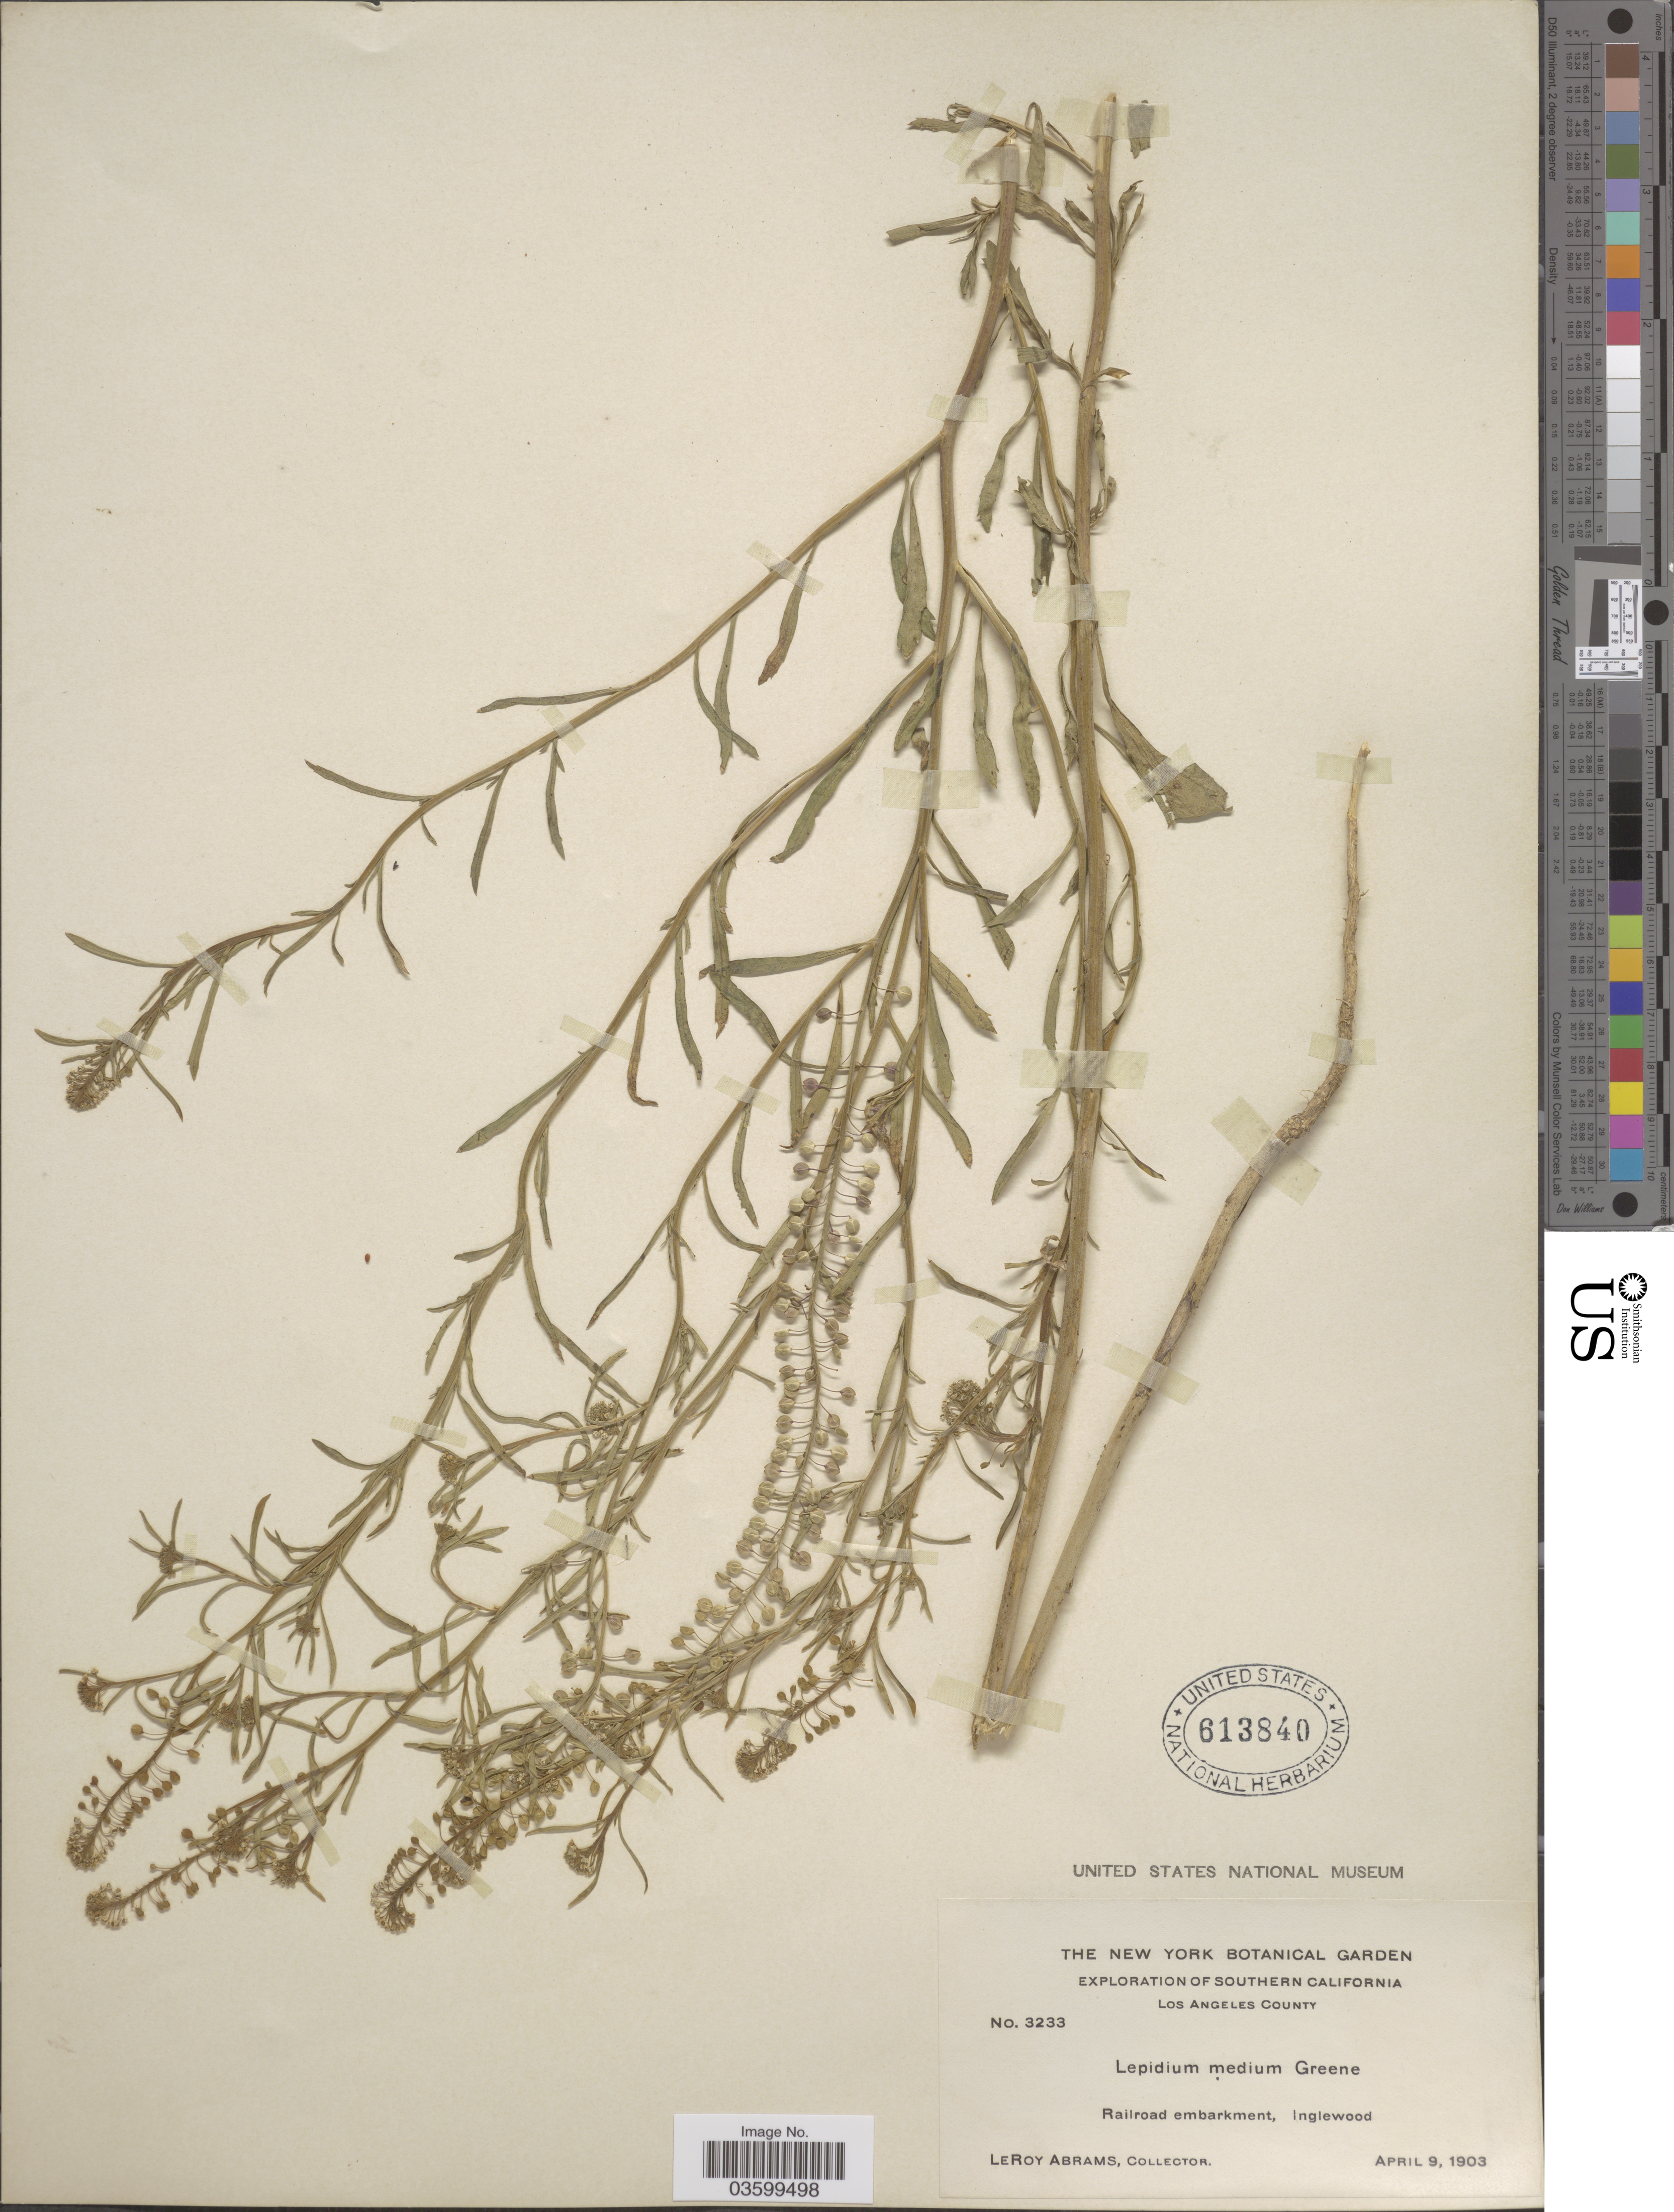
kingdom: Plantae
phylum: Tracheophyta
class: Magnoliopsida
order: Brassicales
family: Brassicaceae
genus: Lepidium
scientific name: Lepidium virginicum var. medium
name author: (Greene) C.L. Hitchc.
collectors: L. Abrams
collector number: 3233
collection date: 1903-04-09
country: United States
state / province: California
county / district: Los Angeles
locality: Southern California. Los Angeles County. Railroad embankment, Inglewood.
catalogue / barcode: US 613840